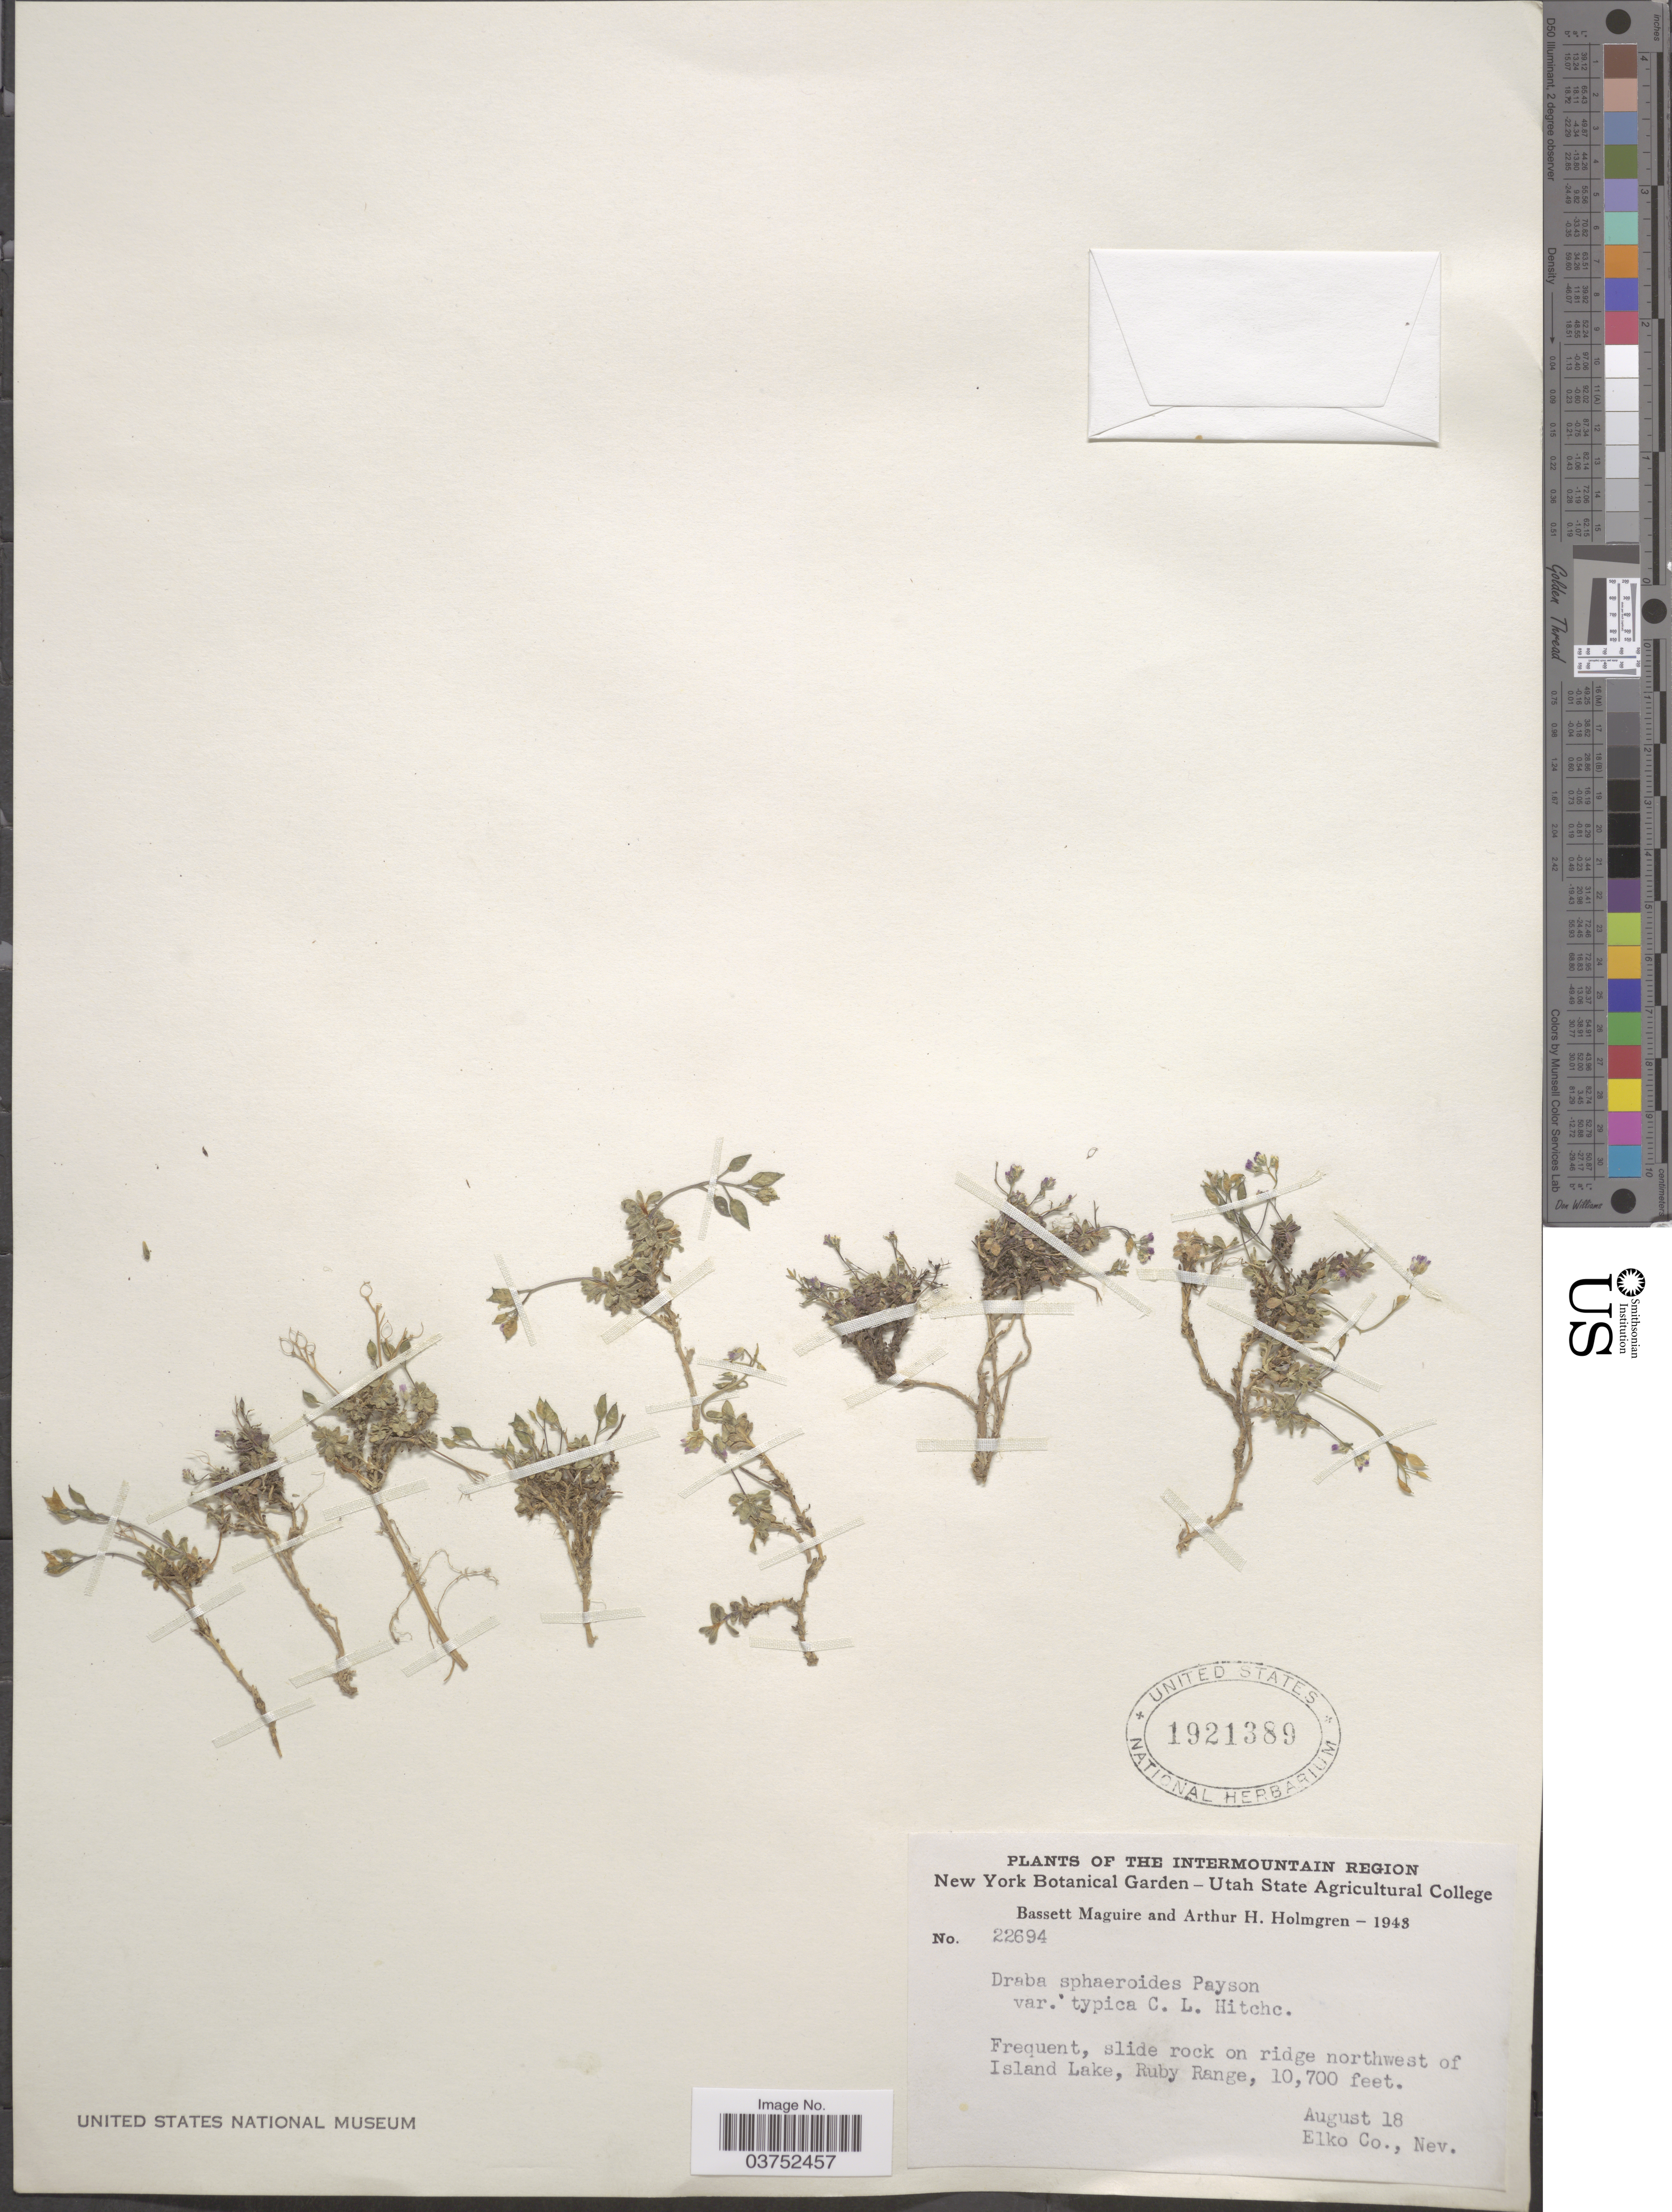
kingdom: Plantae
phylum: Tracheophyta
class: Magnoliopsida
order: Brassicales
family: Brassicaceae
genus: Draba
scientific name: Draba sphaeroides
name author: Payson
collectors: B. Maguire & A. H. Holmgren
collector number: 22694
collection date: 1943-08-18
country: United States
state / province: Nevada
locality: The Intermountain. Slide rock on ridge northwest of Island Lake, Ruby Range. Elko Co.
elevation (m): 3261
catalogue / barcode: US 1921389